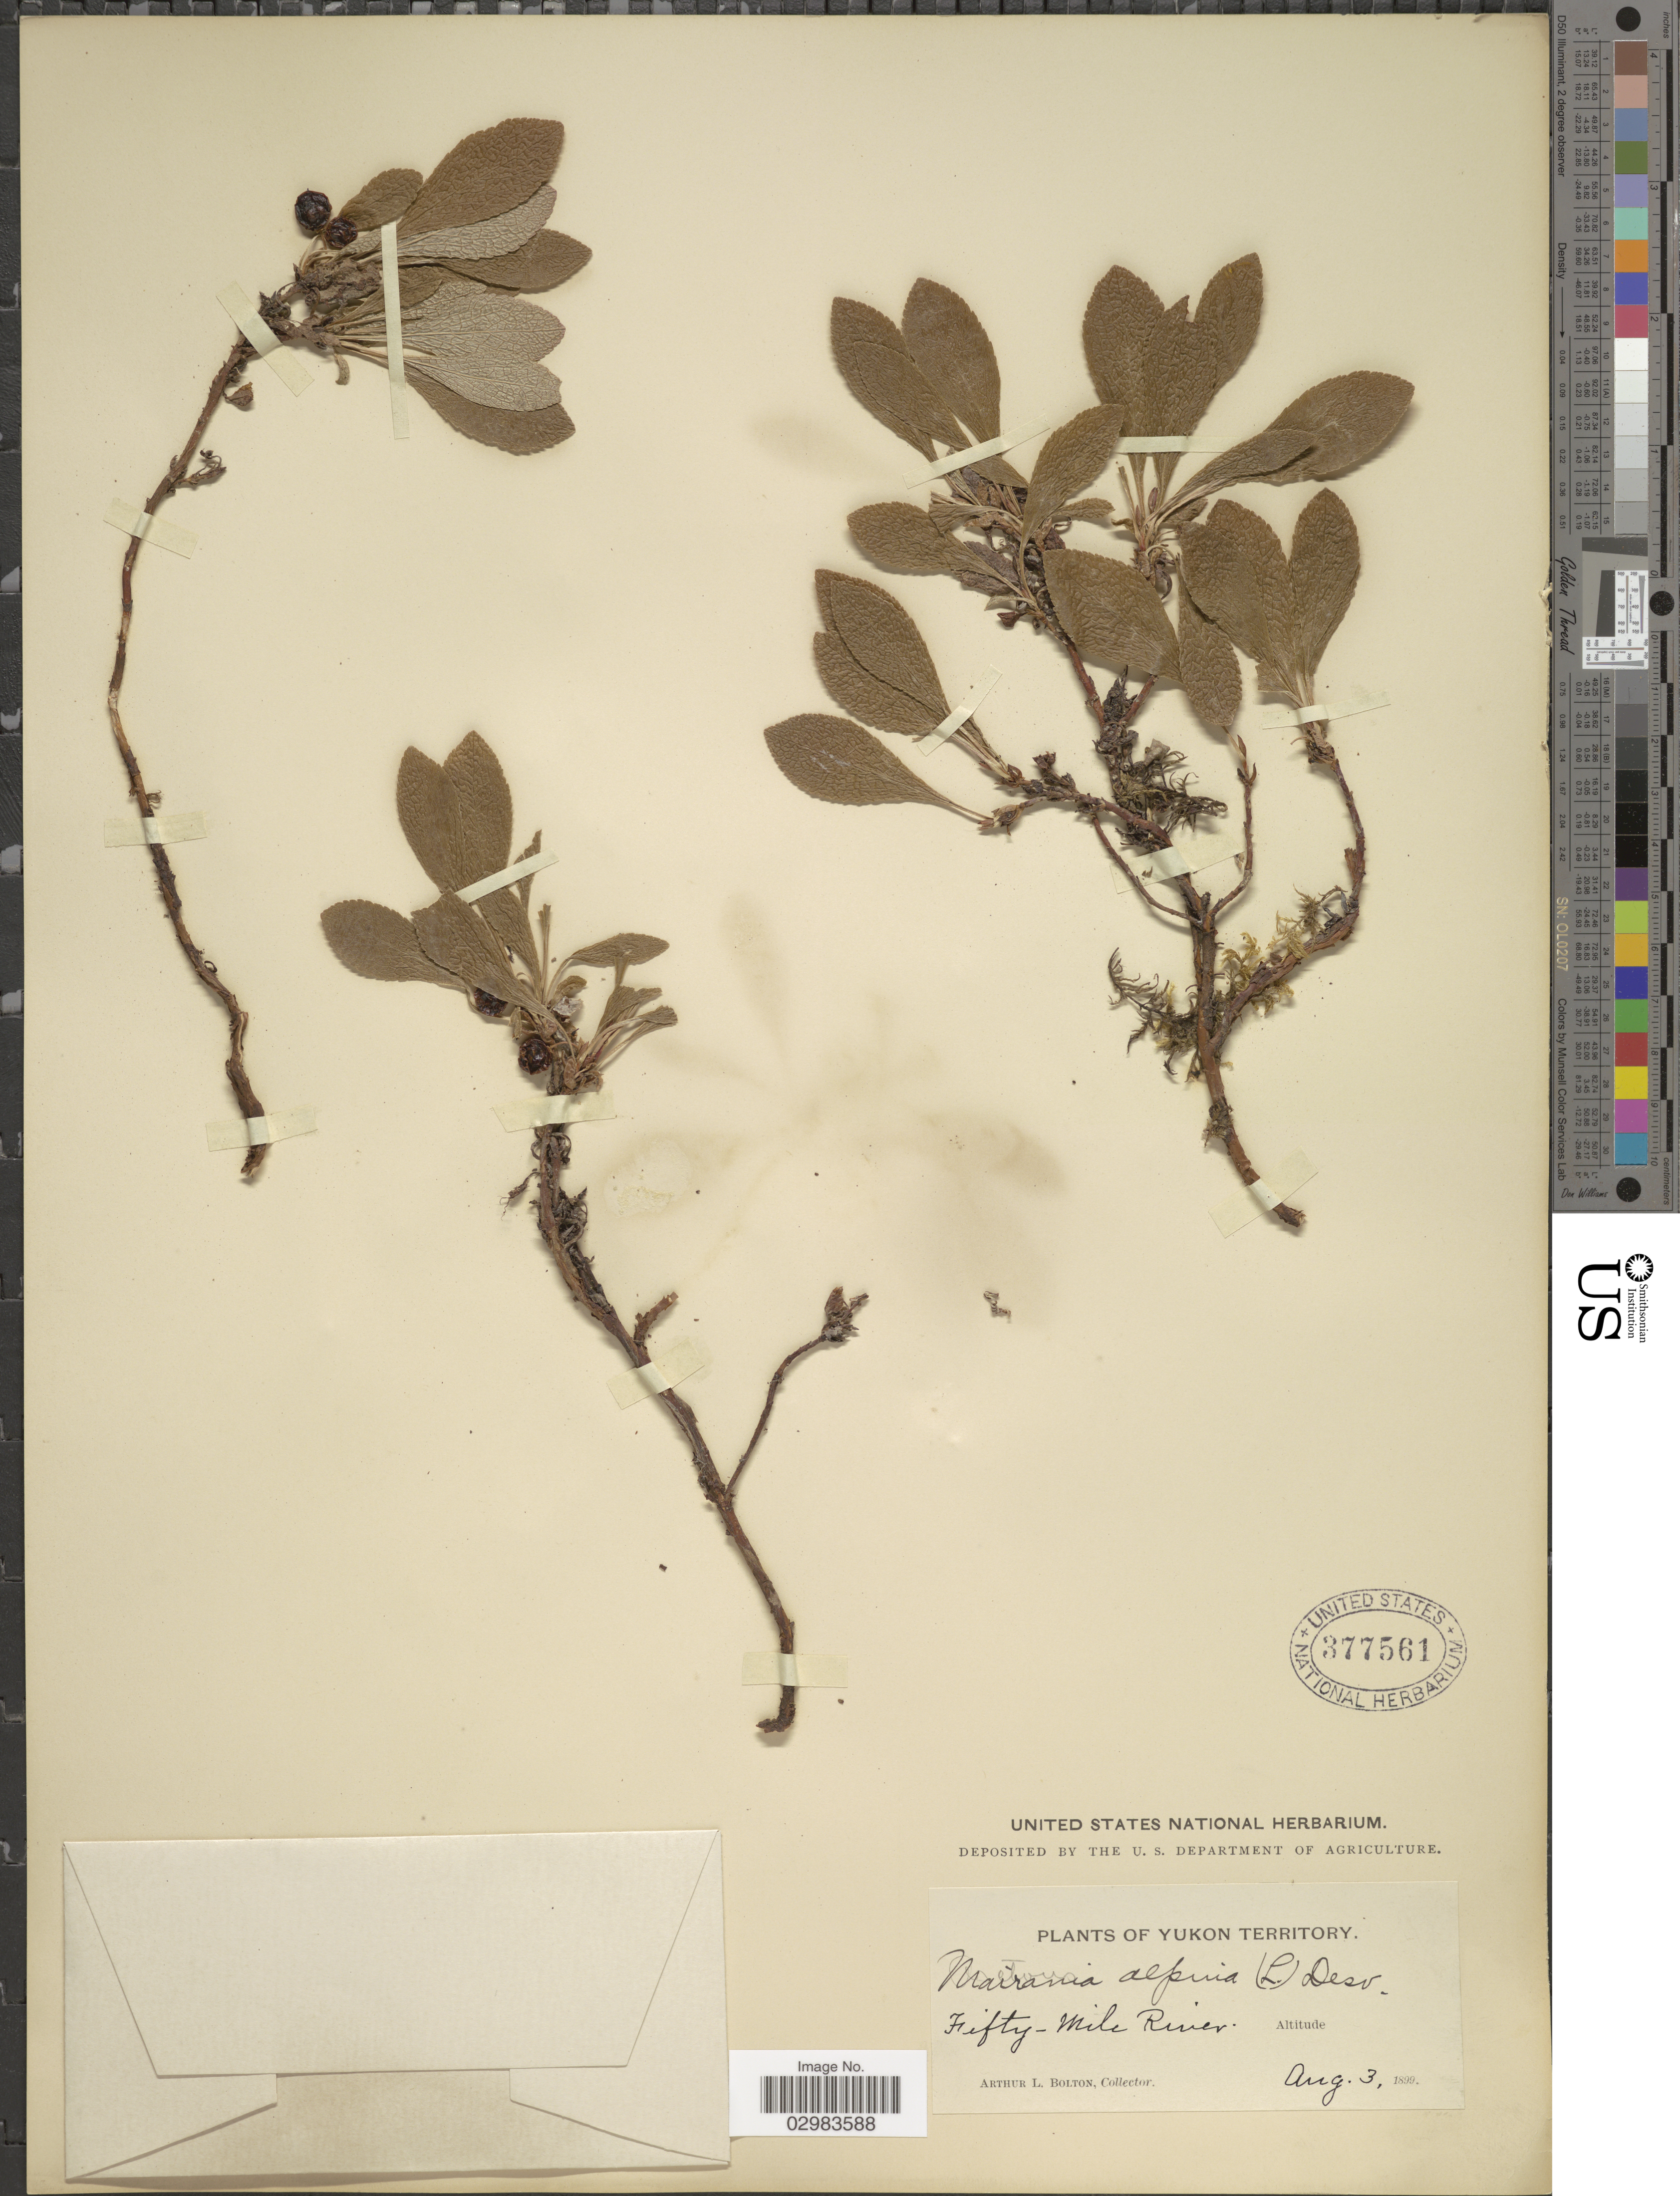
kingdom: Plantae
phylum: Tracheophyta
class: Magnoliopsida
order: Ericales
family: Ericaceae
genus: Arctostaphylos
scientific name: Arctostaphylos alpina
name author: (L.) Spreng.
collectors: A. Bolton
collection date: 1899-08-03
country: Canada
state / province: Yukon Territory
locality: Fifty-Mile River.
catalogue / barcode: US 377561